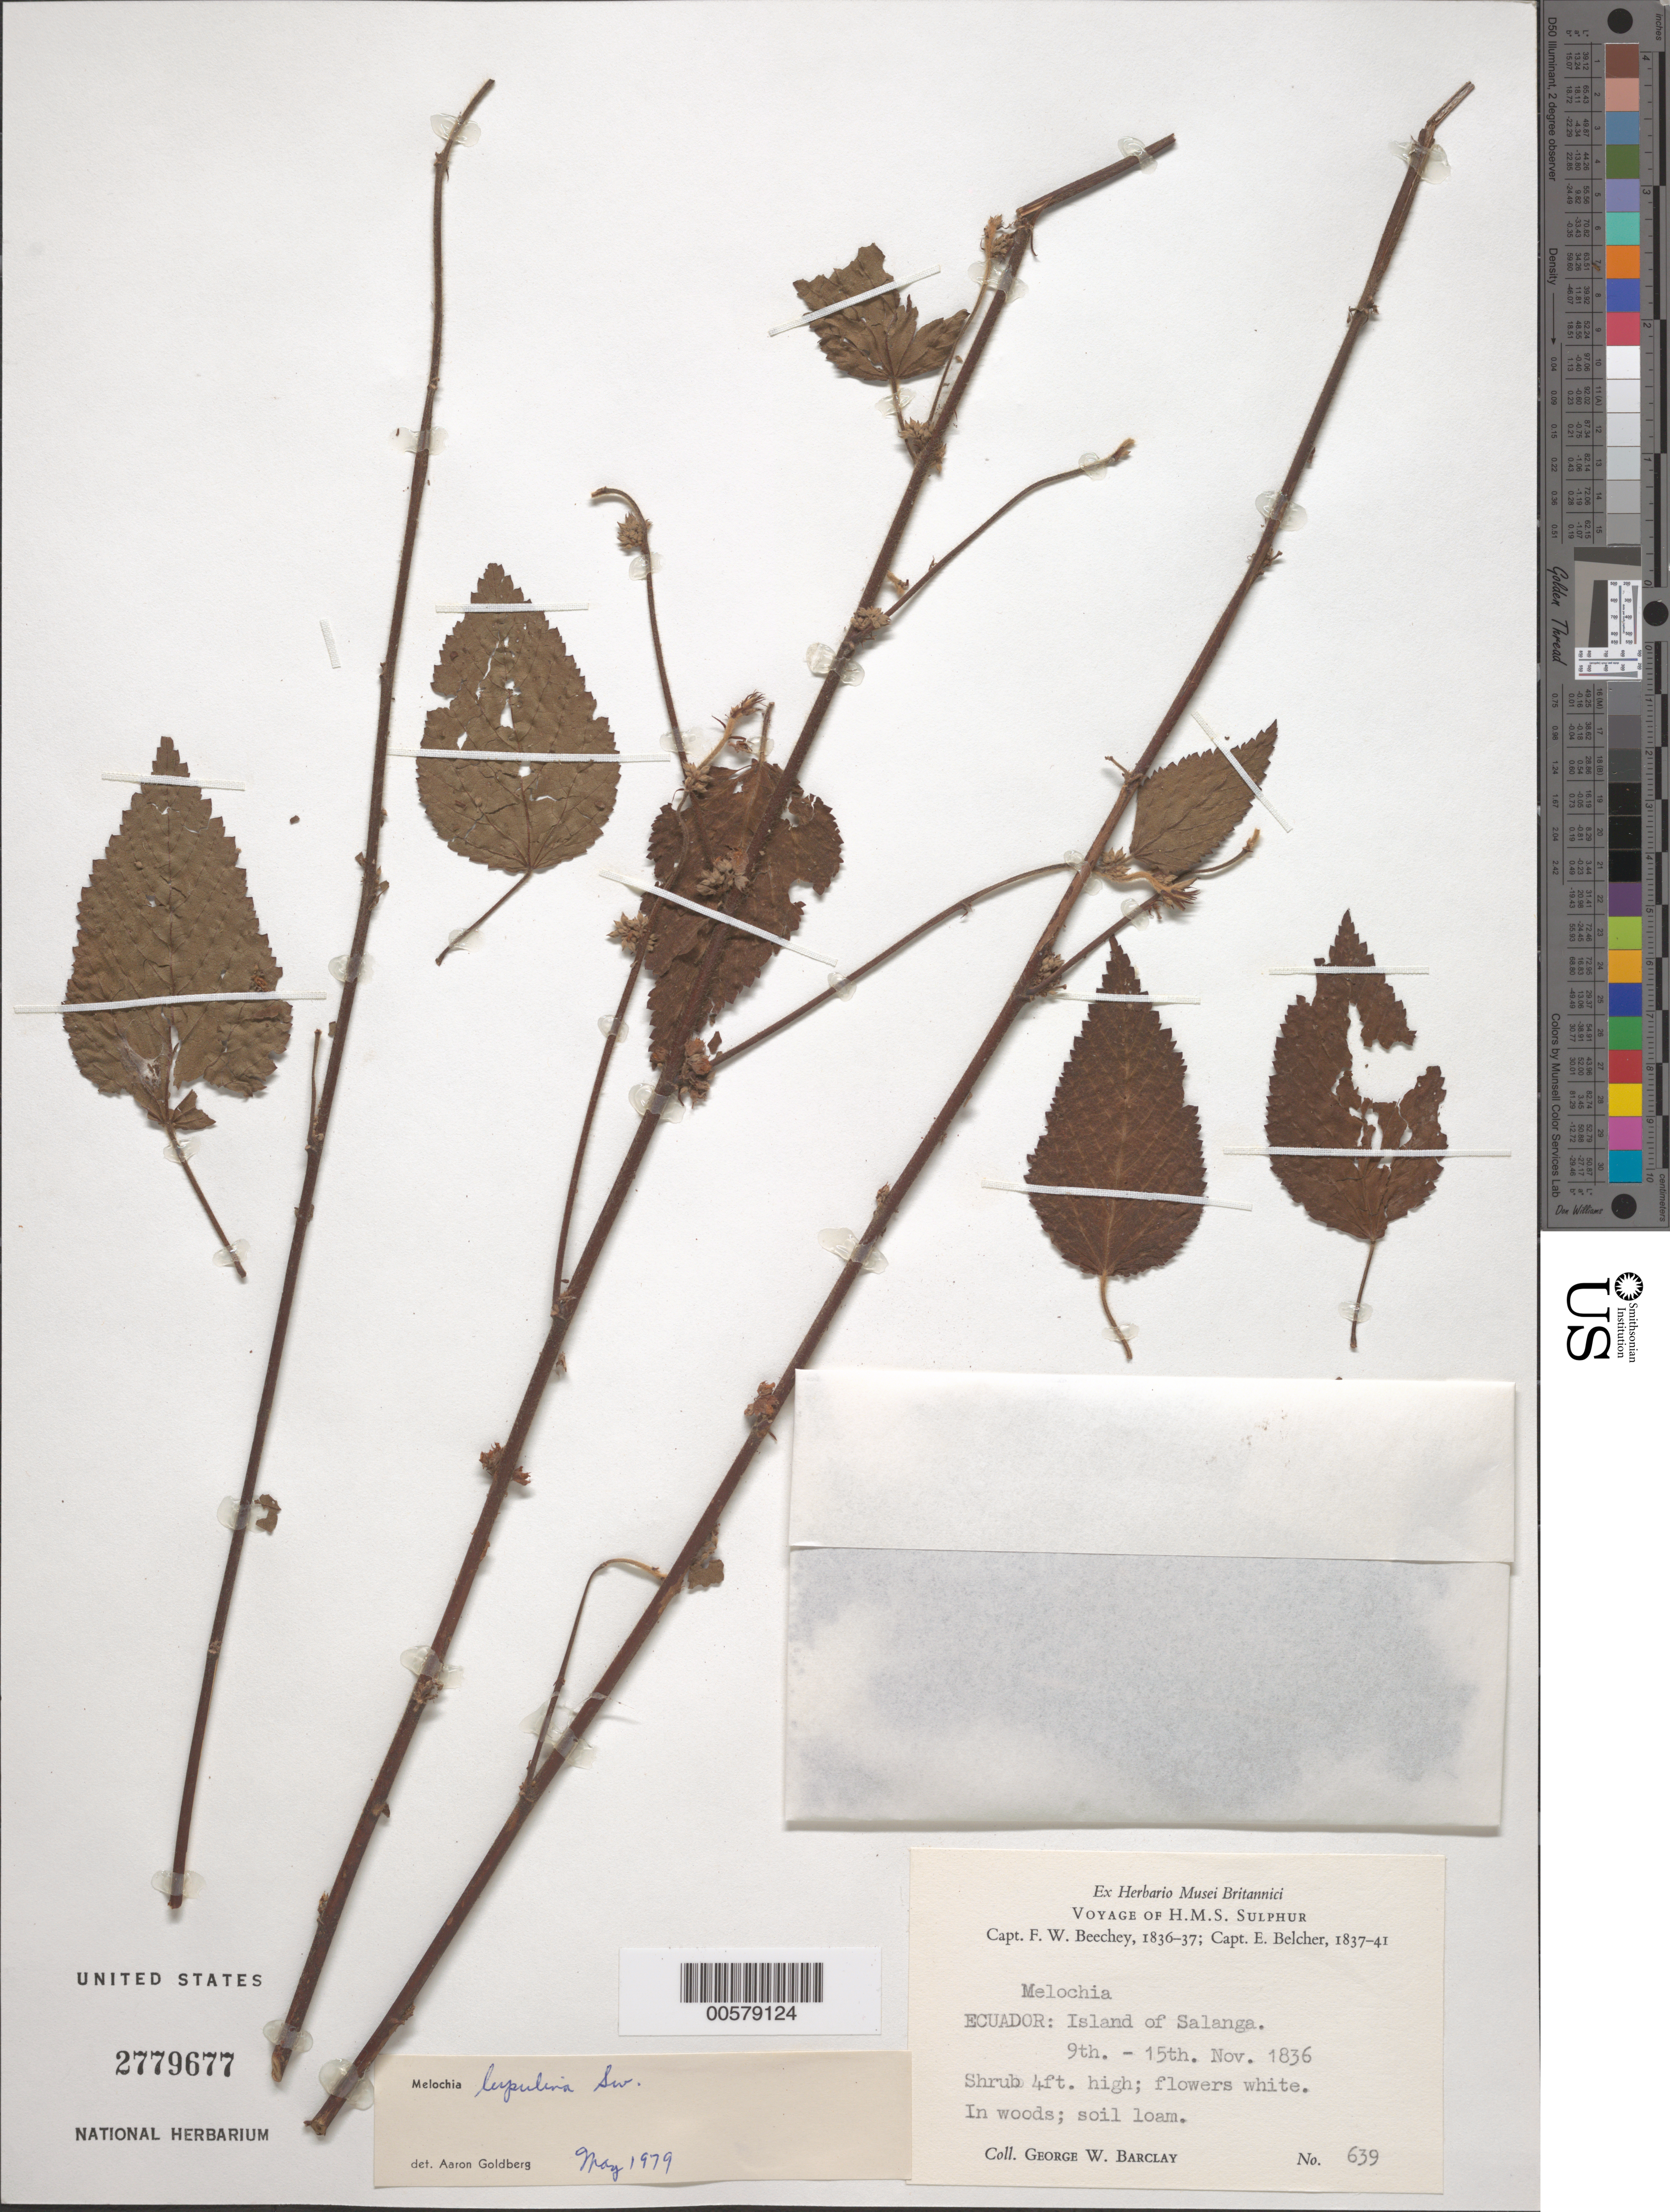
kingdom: Plantae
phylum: Tracheophyta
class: Magnoliopsida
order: Malvales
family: Malvaceae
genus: Melochia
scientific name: Melochia lupulina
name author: Sw.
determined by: Goldberg, Aaron, (US), NMNH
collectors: G. W. Barclay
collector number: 639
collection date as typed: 09 Nov 1836 to 15 Nov 1836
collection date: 1836-11-09/1836-11-15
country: Ecuador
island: Salanga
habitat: In woods, soil loam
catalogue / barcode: US 2779677